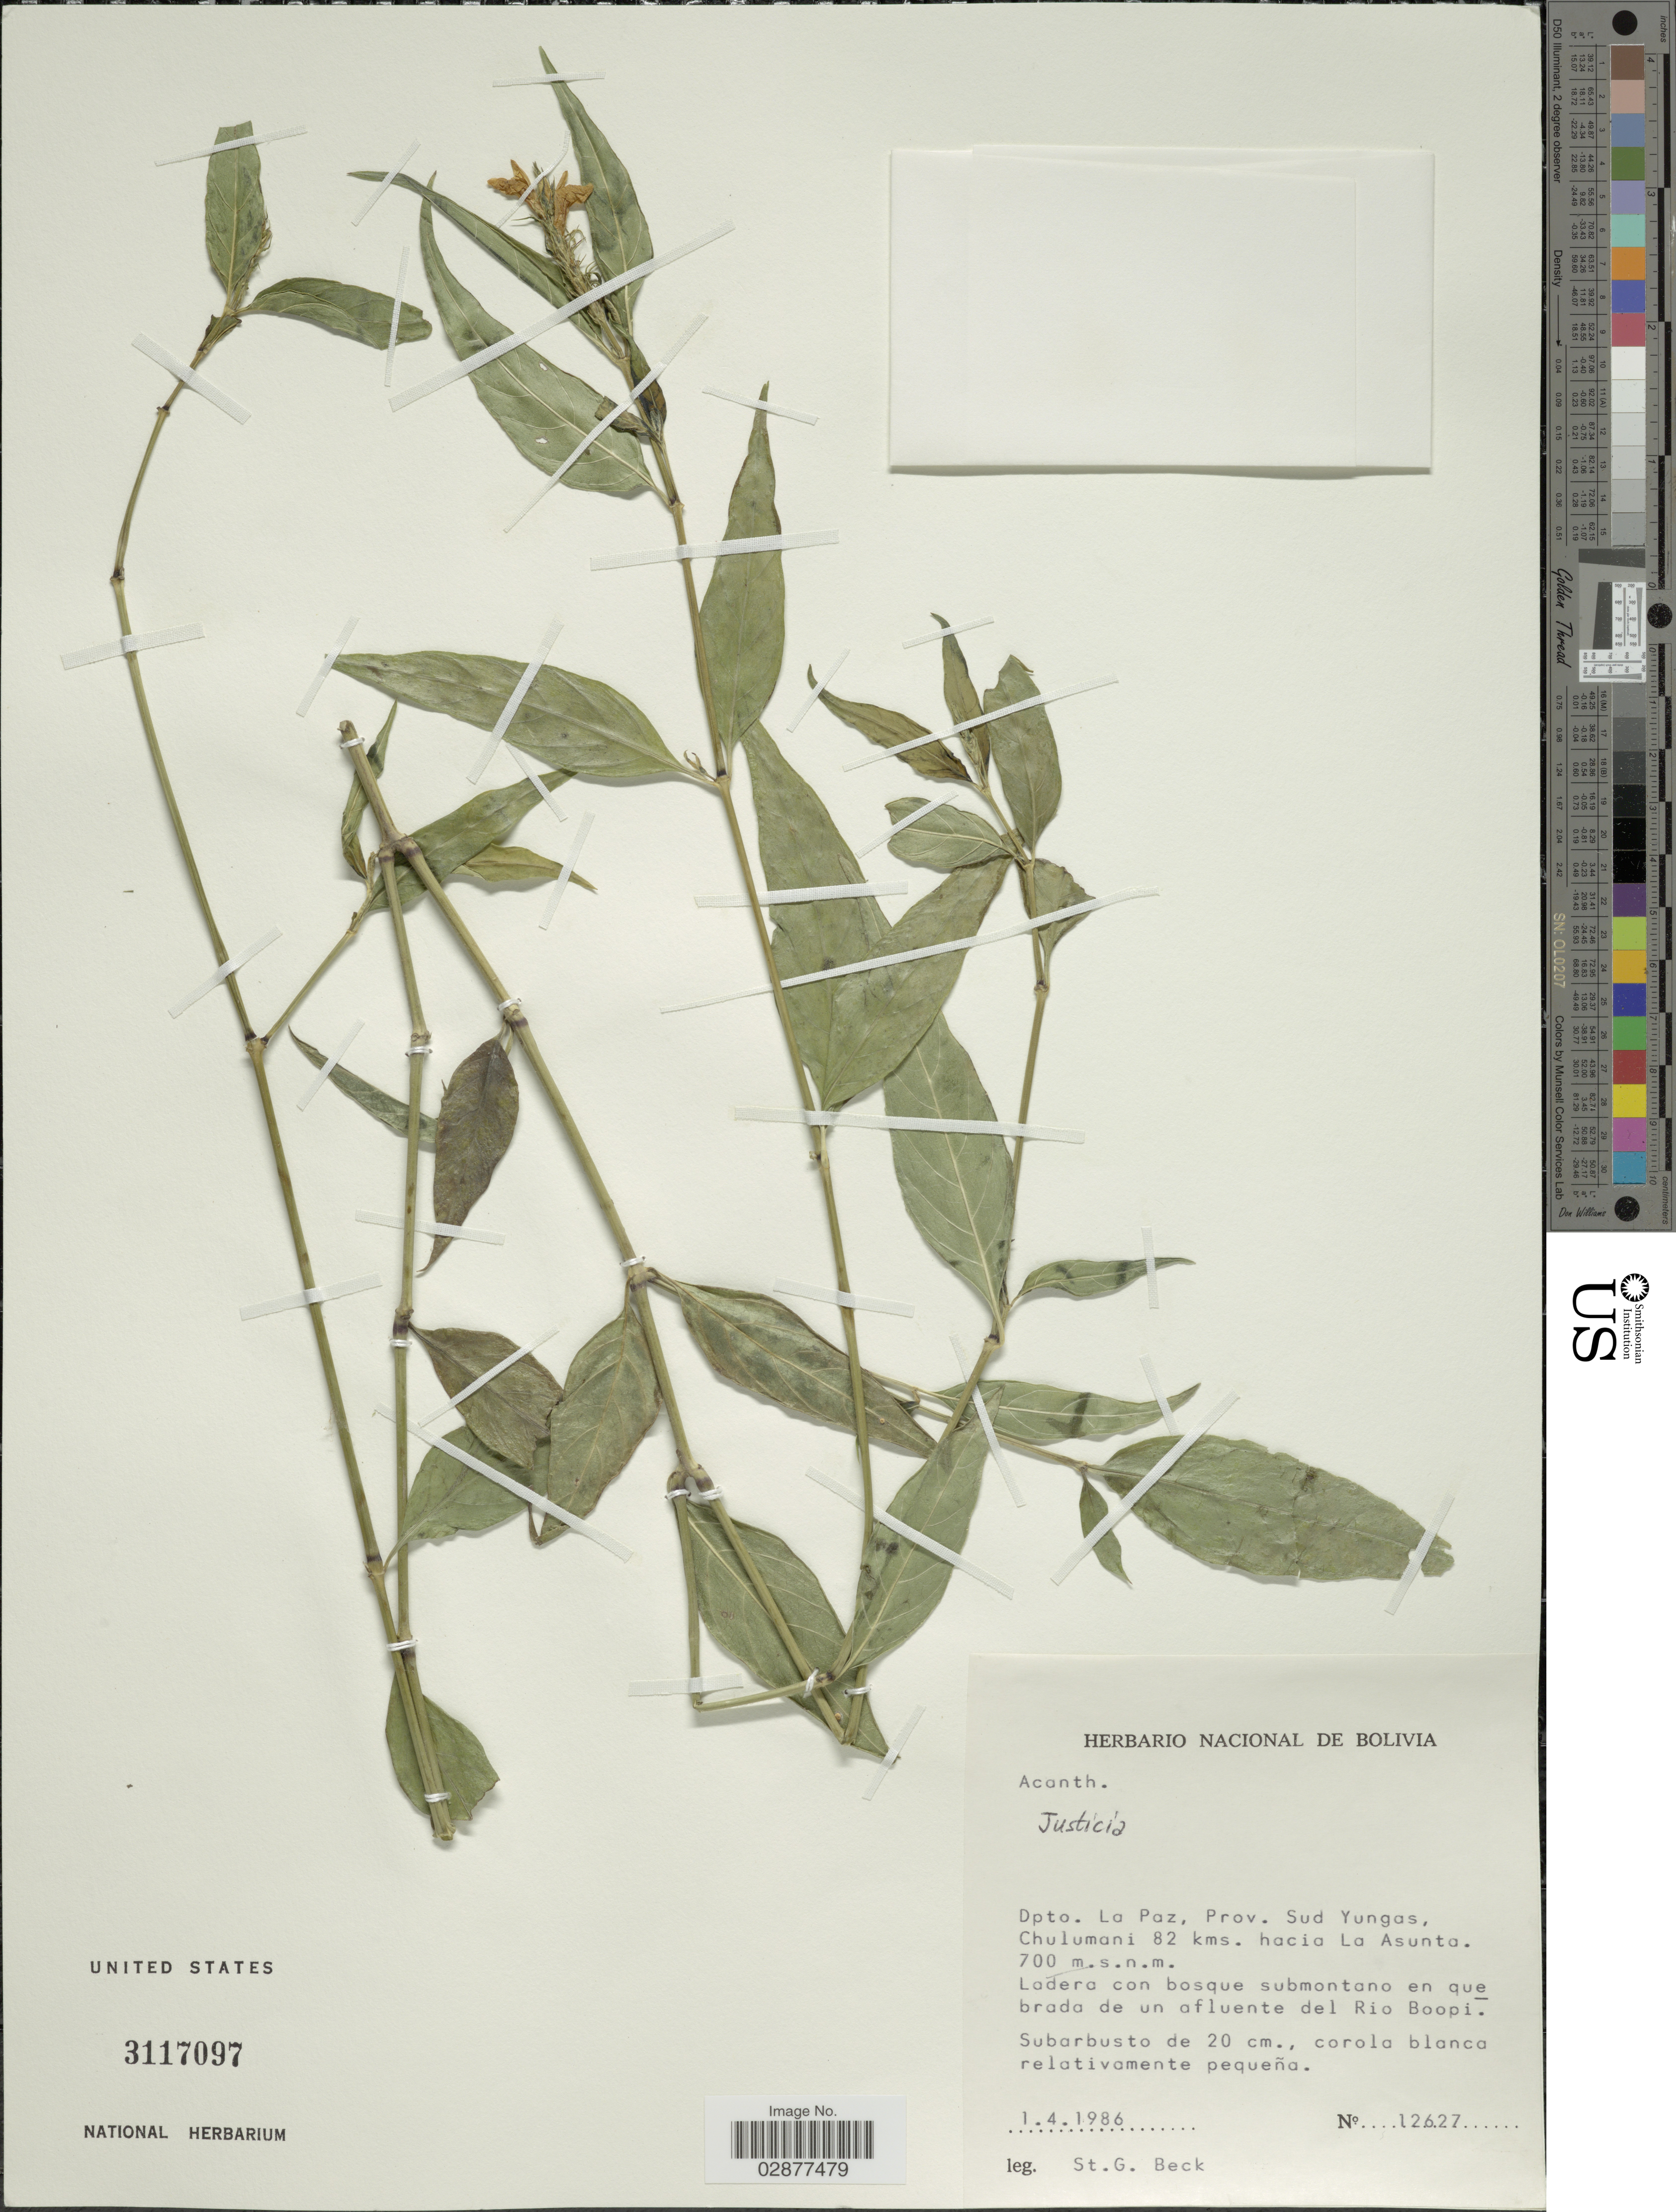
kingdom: Plantae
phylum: Tracheophyta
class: Magnoliopsida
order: Lamiales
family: Acanthaceae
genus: Justicia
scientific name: Justicia boliviana subsp. subintegrifolia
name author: (Rusby) Wassh. & J.R.I. Wood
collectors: S. Beck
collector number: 12627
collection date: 1986-04-01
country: Bolivia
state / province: La Paz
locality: Dpto. La Paz, Prov. Sud Yungas, Chulumani 82 kms. hacia La Asunta. Ladera con bosque submontano en quebrada de un afluente del Rio Boopi.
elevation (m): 700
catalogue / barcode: US 3117097